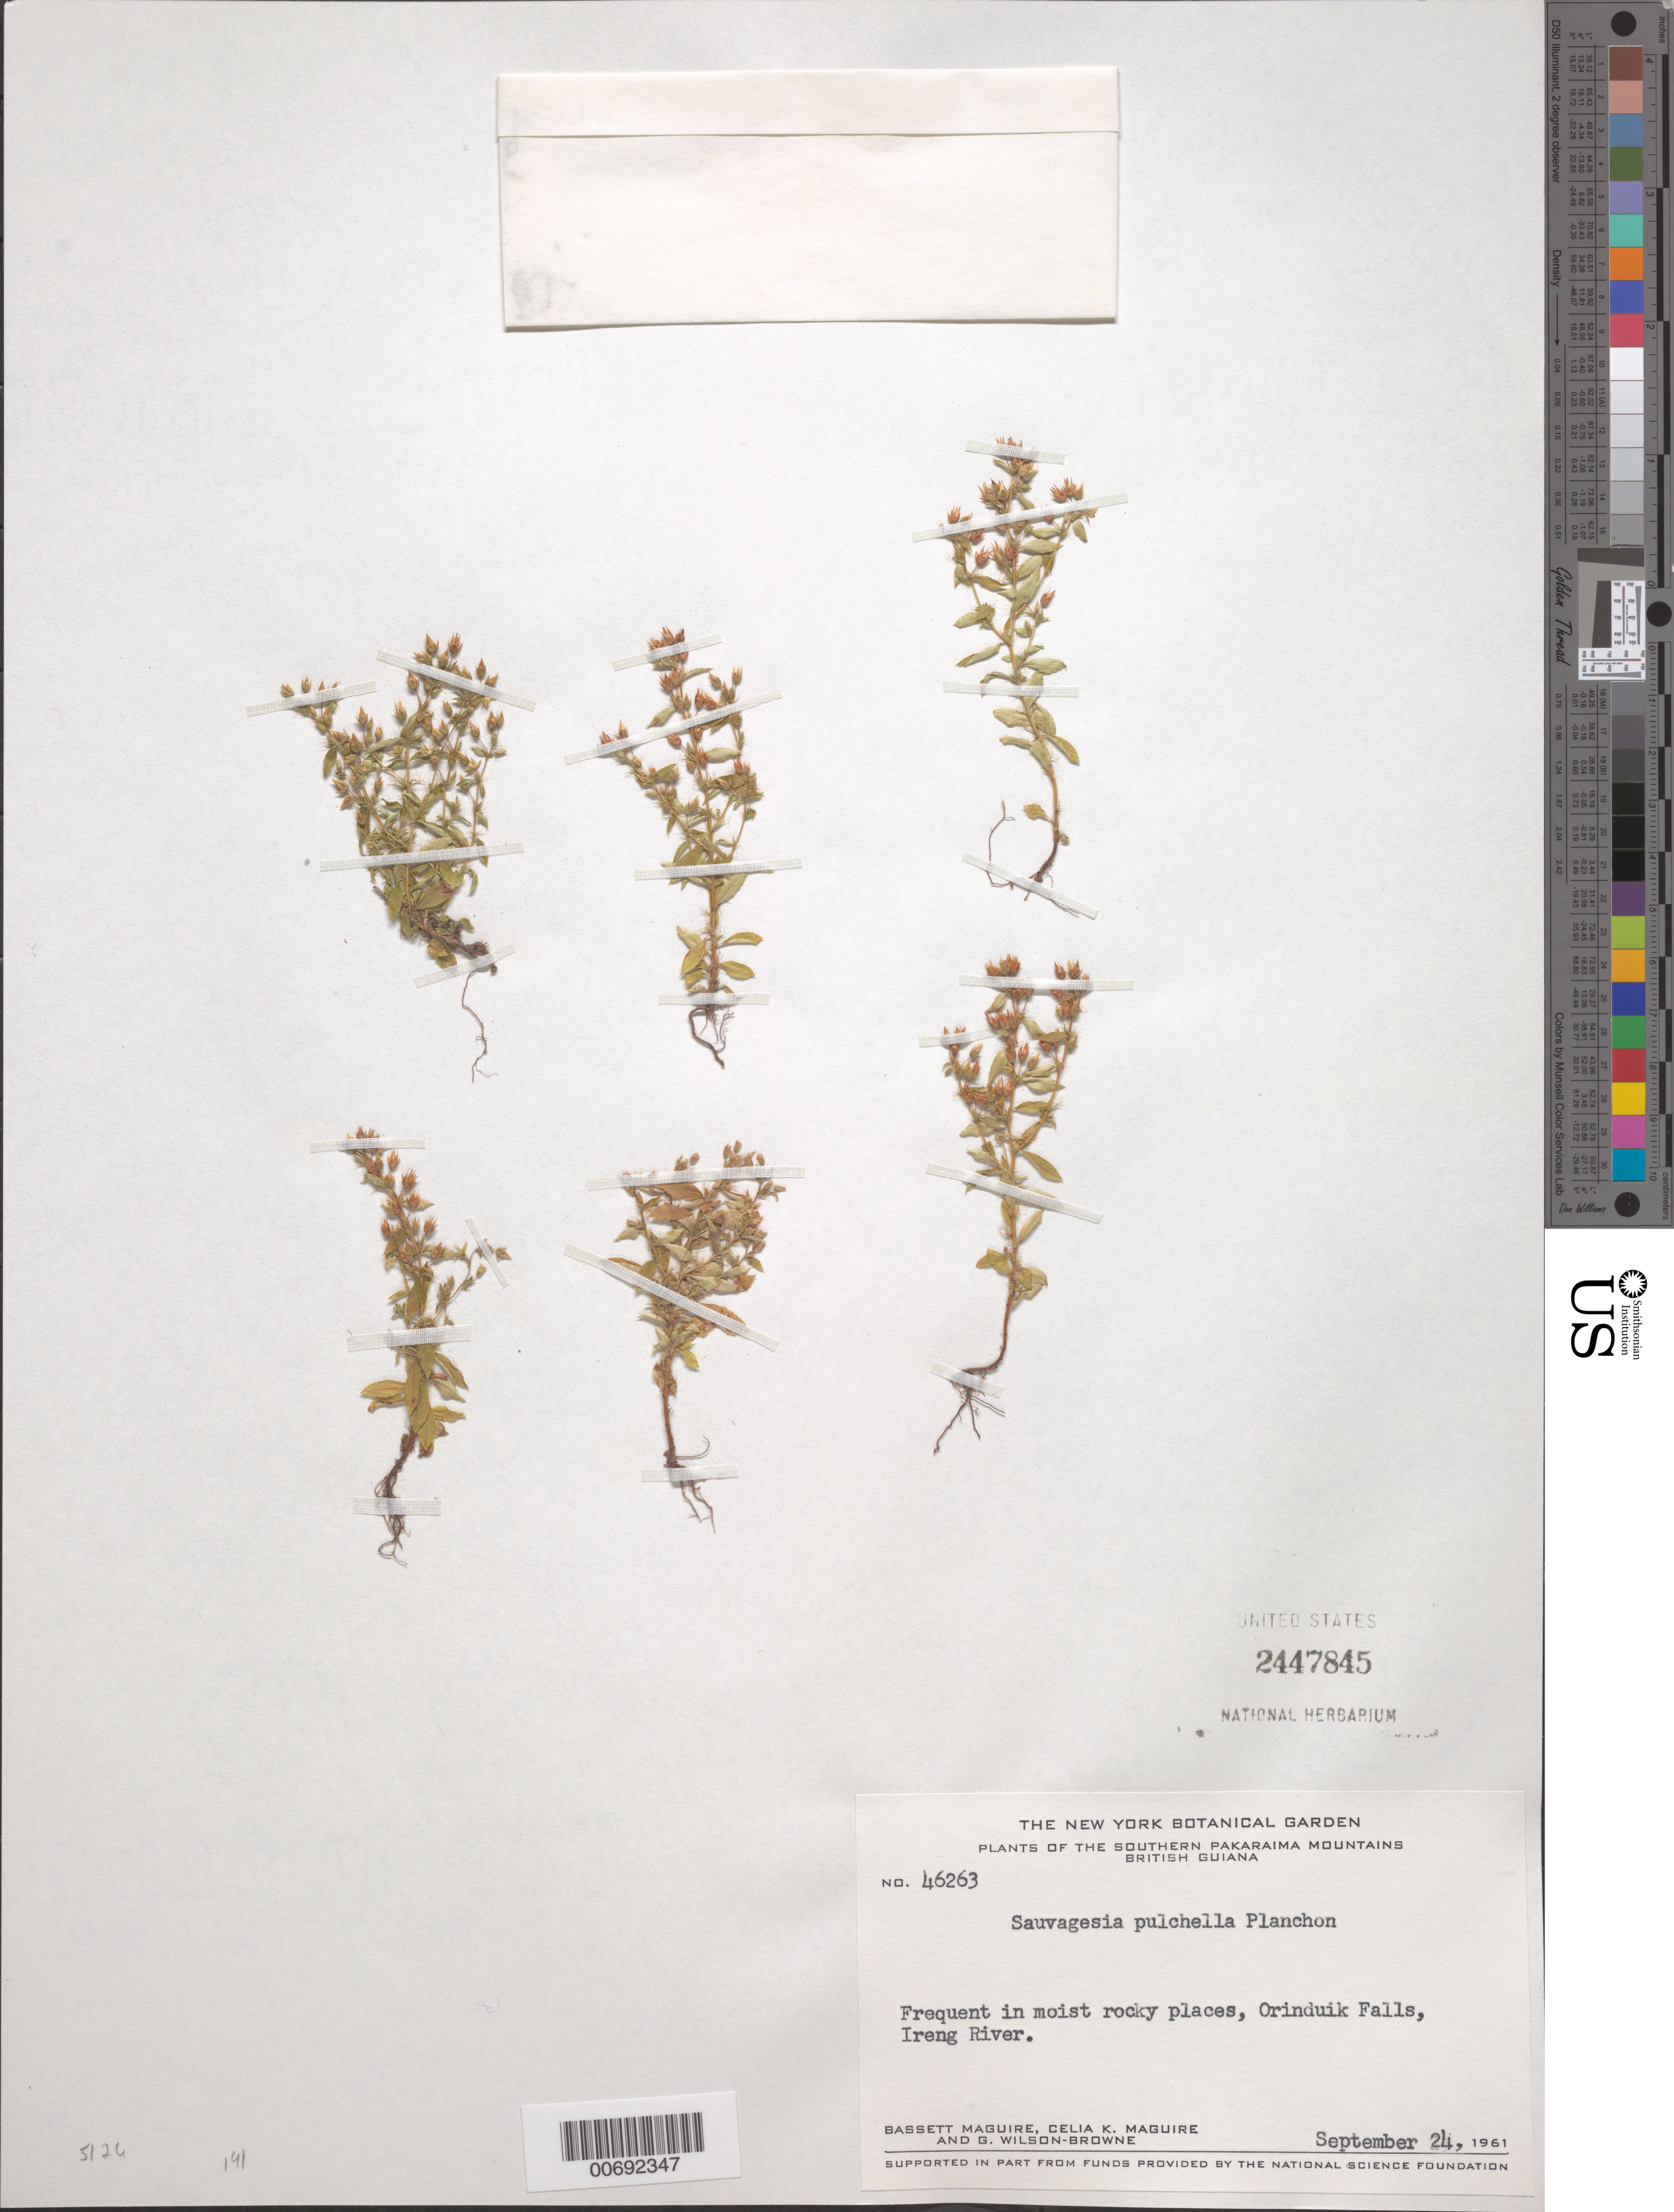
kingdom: Plantae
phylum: Tracheophyta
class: Magnoliopsida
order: Malpighiales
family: Ochnaceae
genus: Sauvagesia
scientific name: Sauvagesia pulchella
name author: Planch.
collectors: B. Maguire, C. K. Maguire & G. Wilson-Browne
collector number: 46263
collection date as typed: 24-Sep-61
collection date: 1961-09-24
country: Guyana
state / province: Potaro-Siparuni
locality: Orinduik Falls, Ireng River, S Pakaraima Mts.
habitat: Moist rocky places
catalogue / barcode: US 2447845